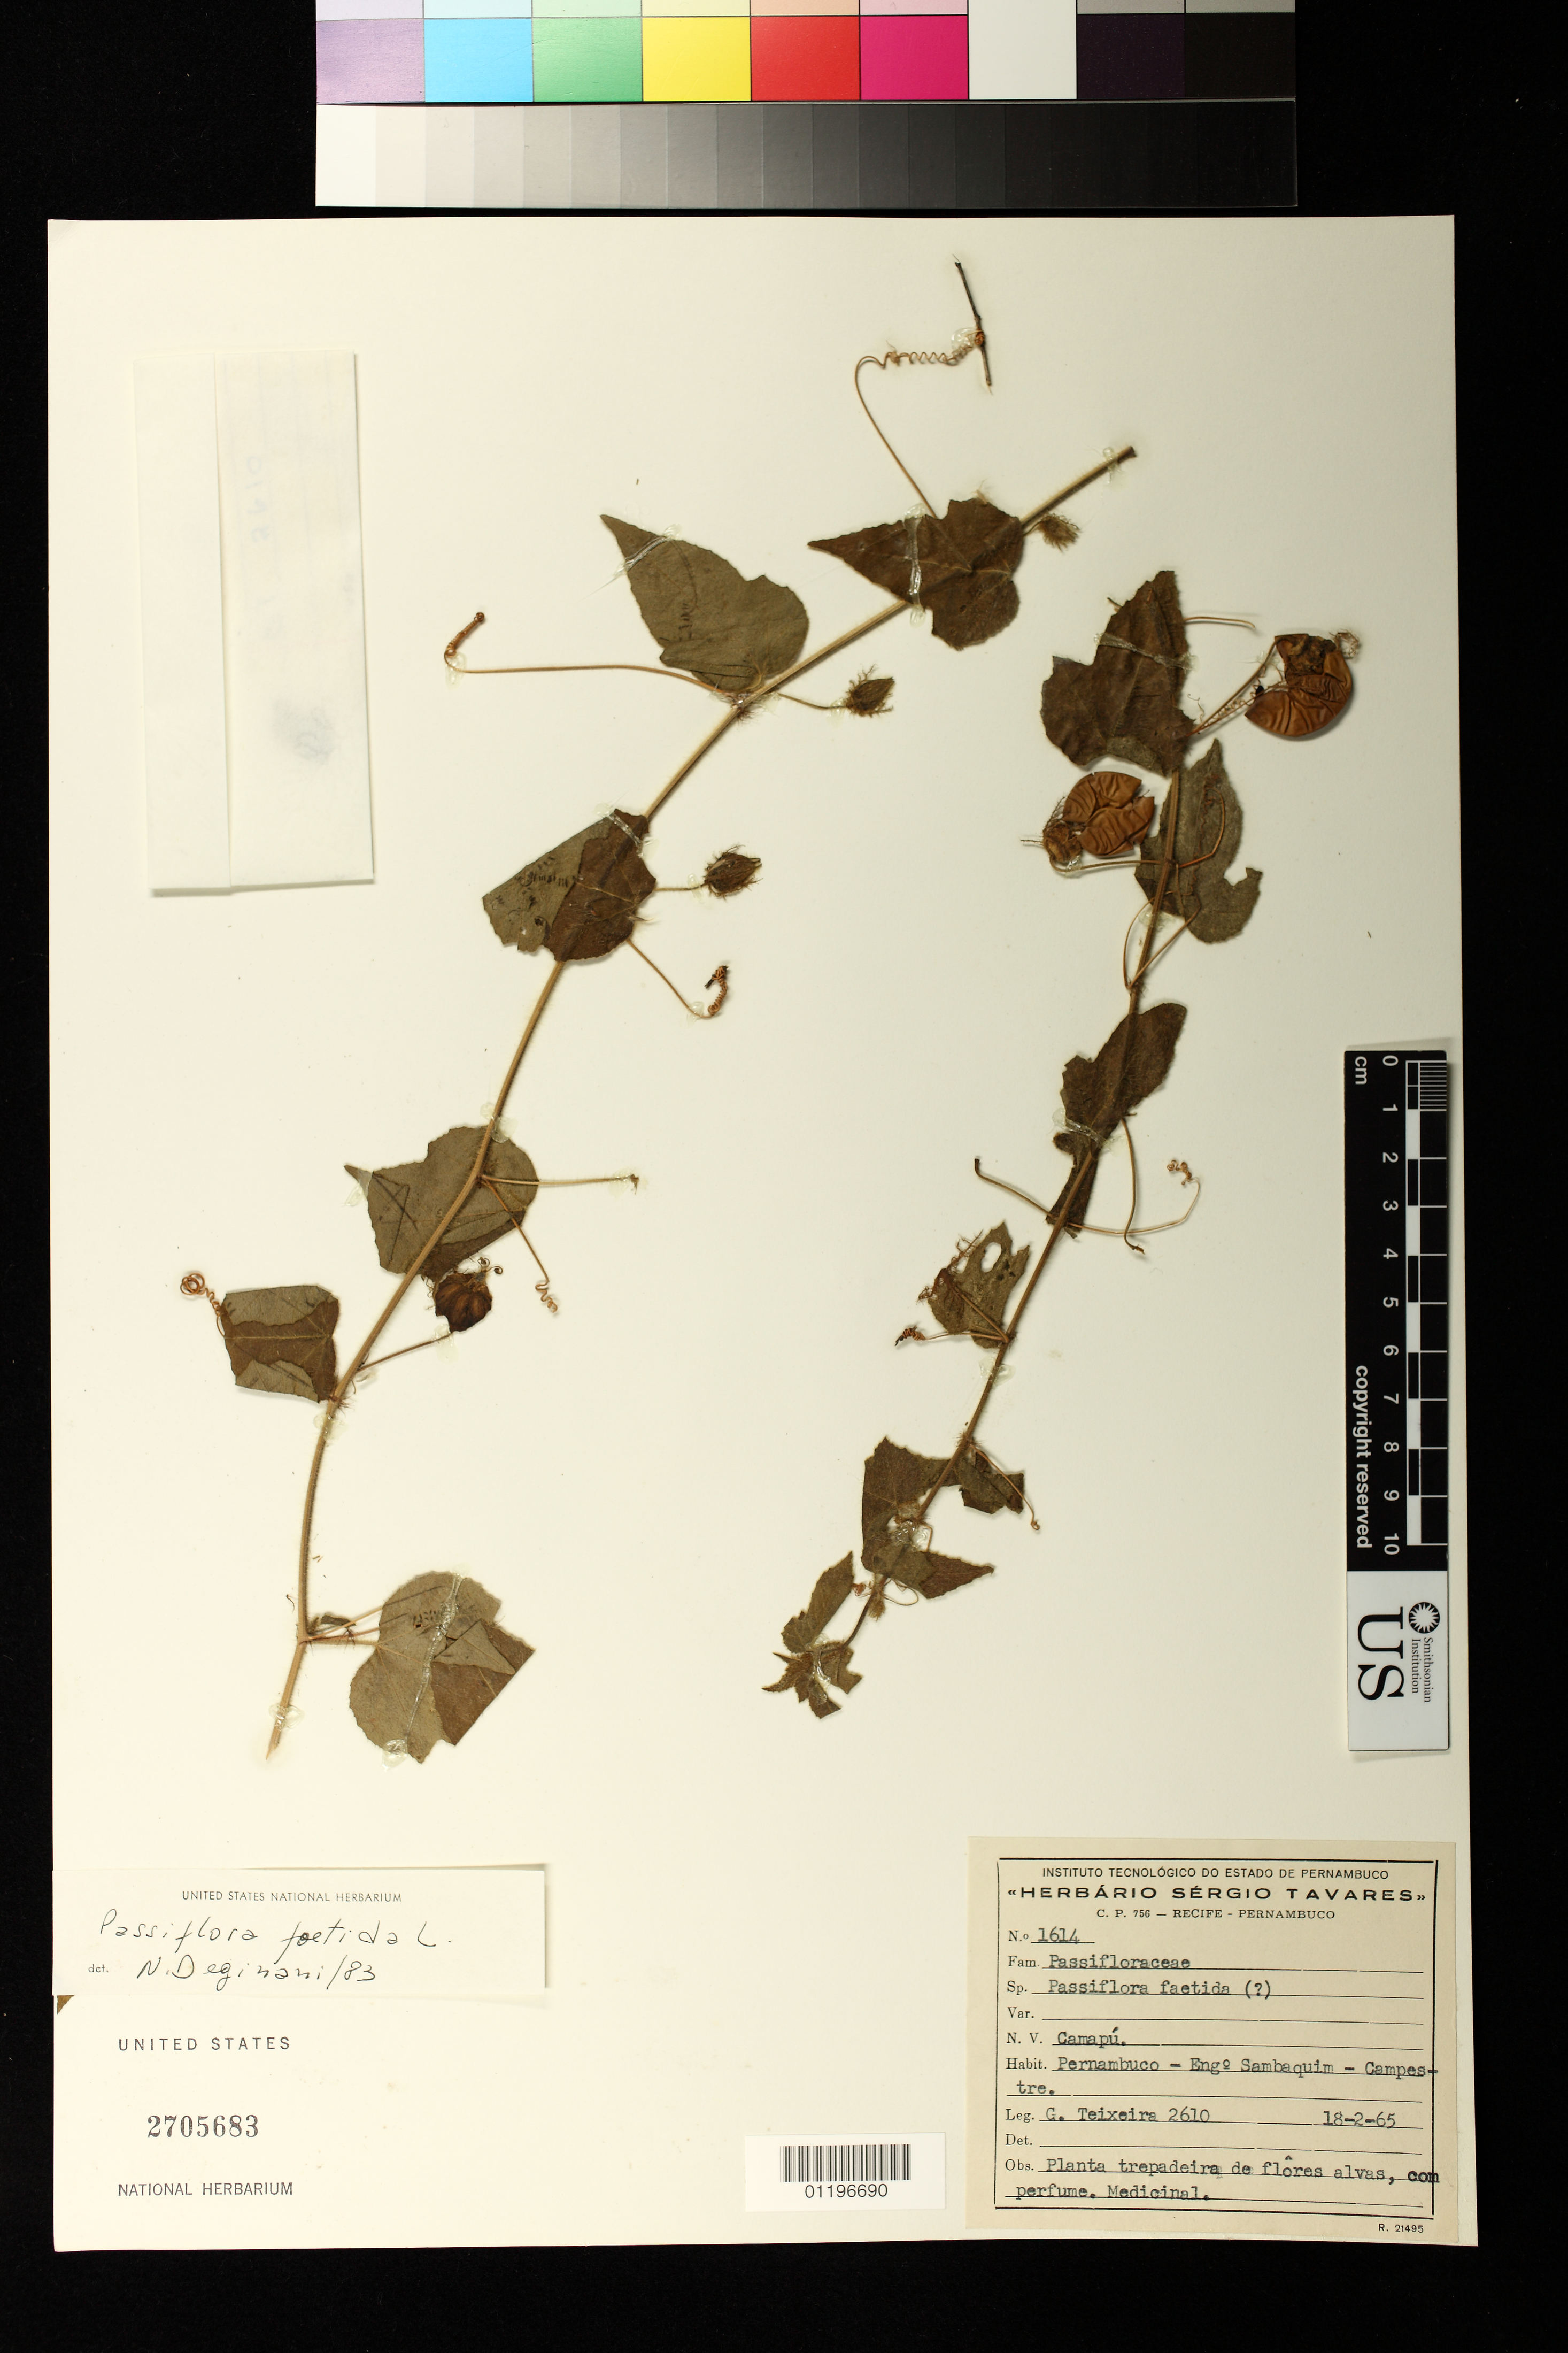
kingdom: Plantae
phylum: Tracheophyta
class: Magnoliopsida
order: Malpighiales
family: Passifloraceae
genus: Passiflora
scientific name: Passiflora foetida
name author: L.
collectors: G. Teixeira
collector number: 2610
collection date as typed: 18 Feb 1965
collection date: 1965-02-18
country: Brazil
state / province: Pernambuco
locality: Recife, Pernambuco: Engo Sambaquim - Campestre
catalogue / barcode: US 2705683